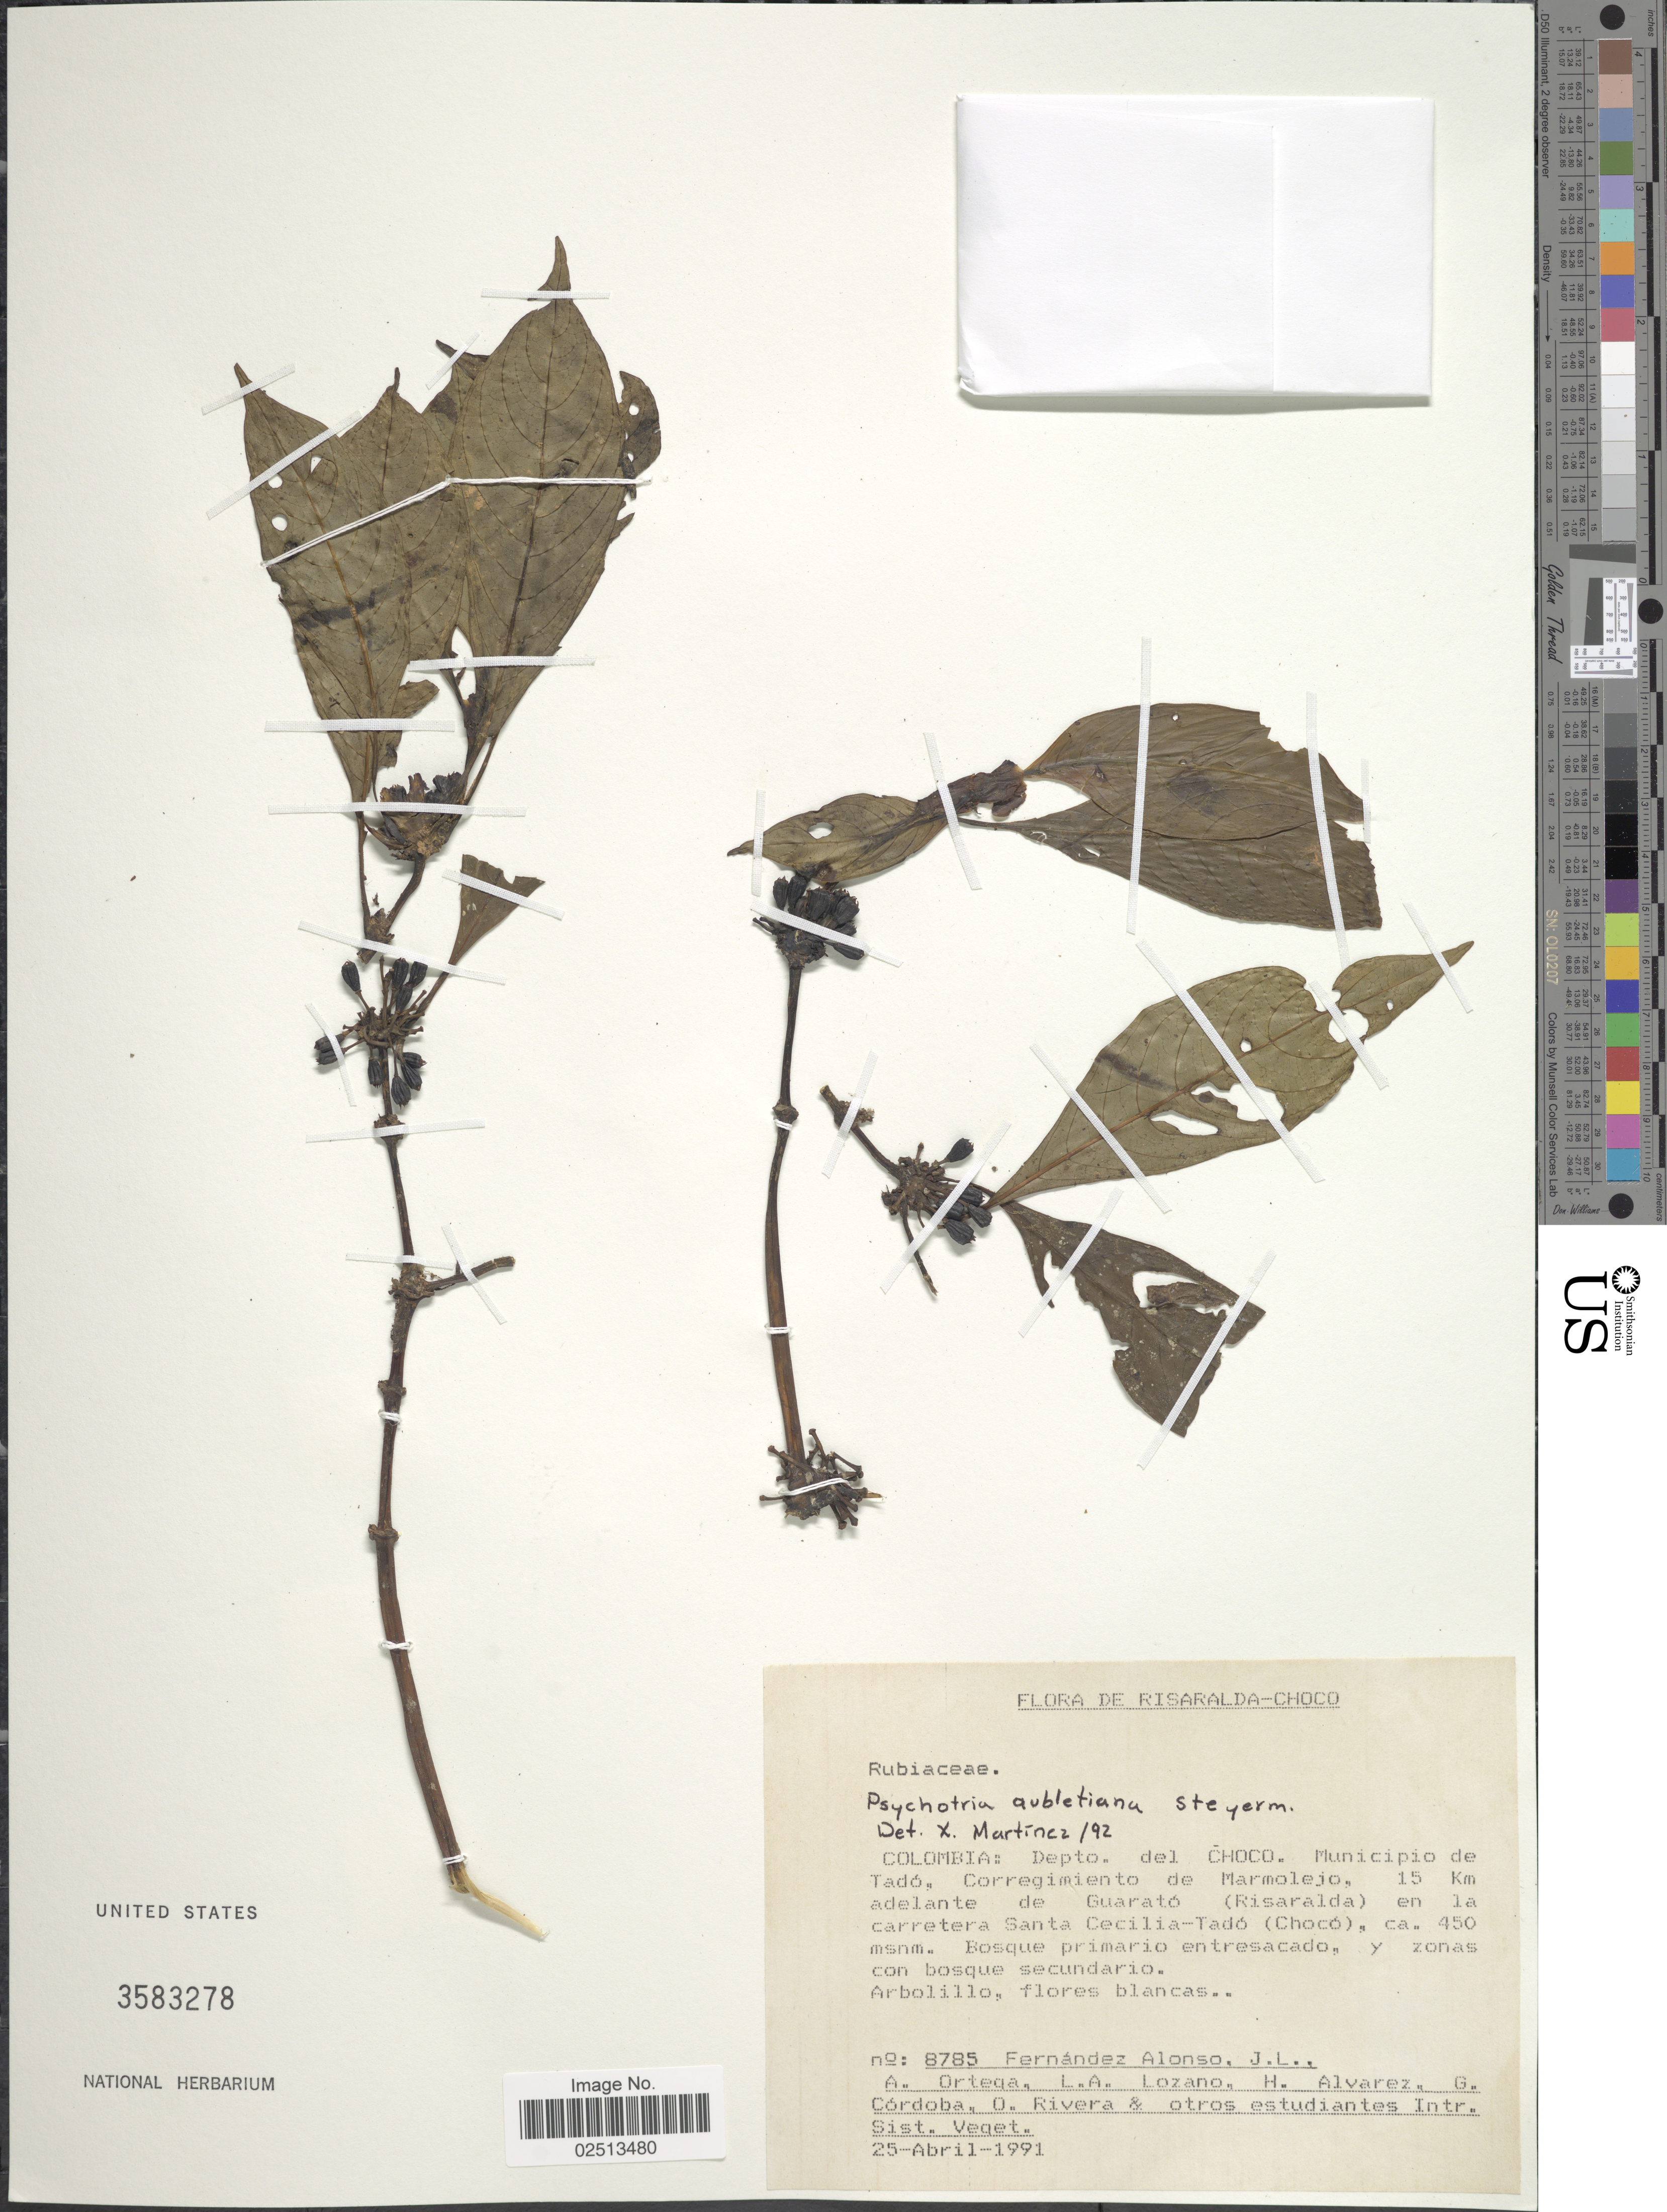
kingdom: Plantae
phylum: Tracheophyta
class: Magnoliopsida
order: Gentianales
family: Rubiaceae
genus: Psychotria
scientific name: Psychotria aubletiana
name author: Steyerm.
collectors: J. L. Fernández-Alonso, A. Ortega, L. Lozano, H. Alvarez & et al.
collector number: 8785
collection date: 1991-04-25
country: Colombia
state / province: Chocó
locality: Depto. del Choco. Municipio de Tadó, Corregimiento de Marmolejo, 15 Km adelante de Guarató (Risaralda) en la carretera Santa Cecilia-Tadó (Chocó). Bosque primario entresacado, y zonas con bosques secundario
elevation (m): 450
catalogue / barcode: US 3583278